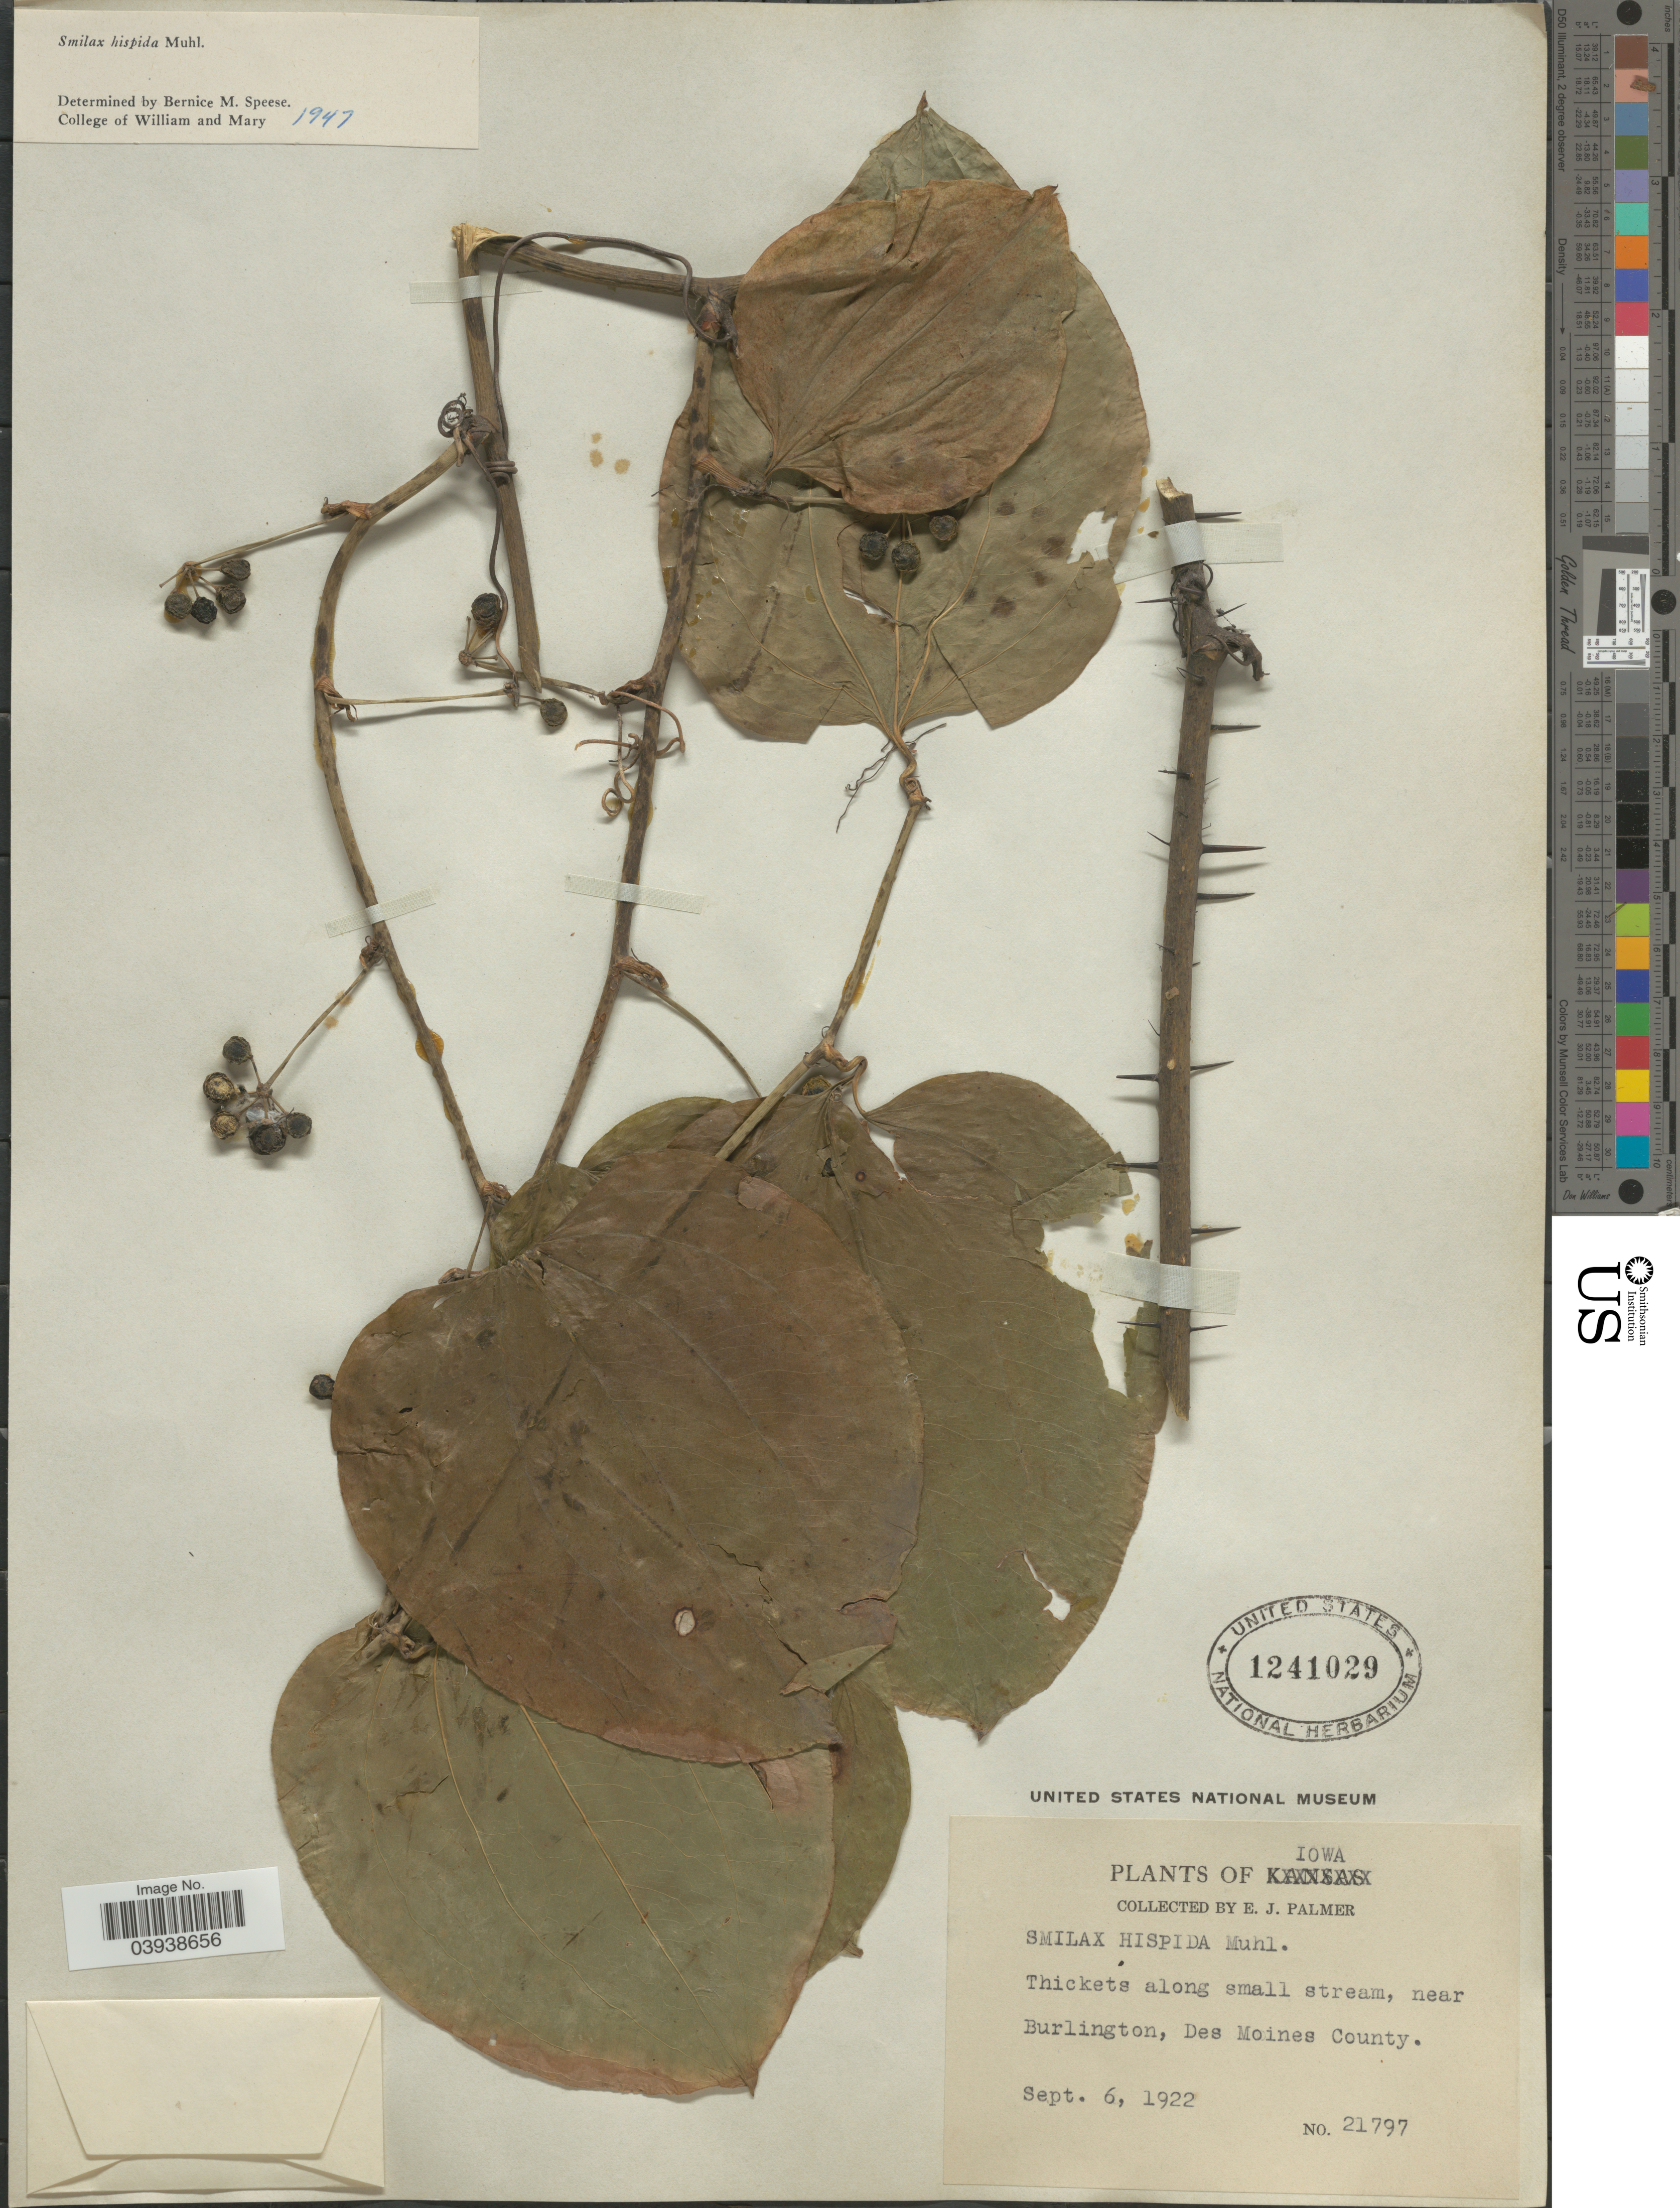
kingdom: Plantae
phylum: Tracheophyta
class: Liliopsida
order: Liliales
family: Smilacaceae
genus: Smilax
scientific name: Smilax hispida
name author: Raf.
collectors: E. J. Palmer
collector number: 21797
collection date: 1922-09-06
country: United States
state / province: Iowa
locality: Near Burlington, Des Moines County.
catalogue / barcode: US 1241029